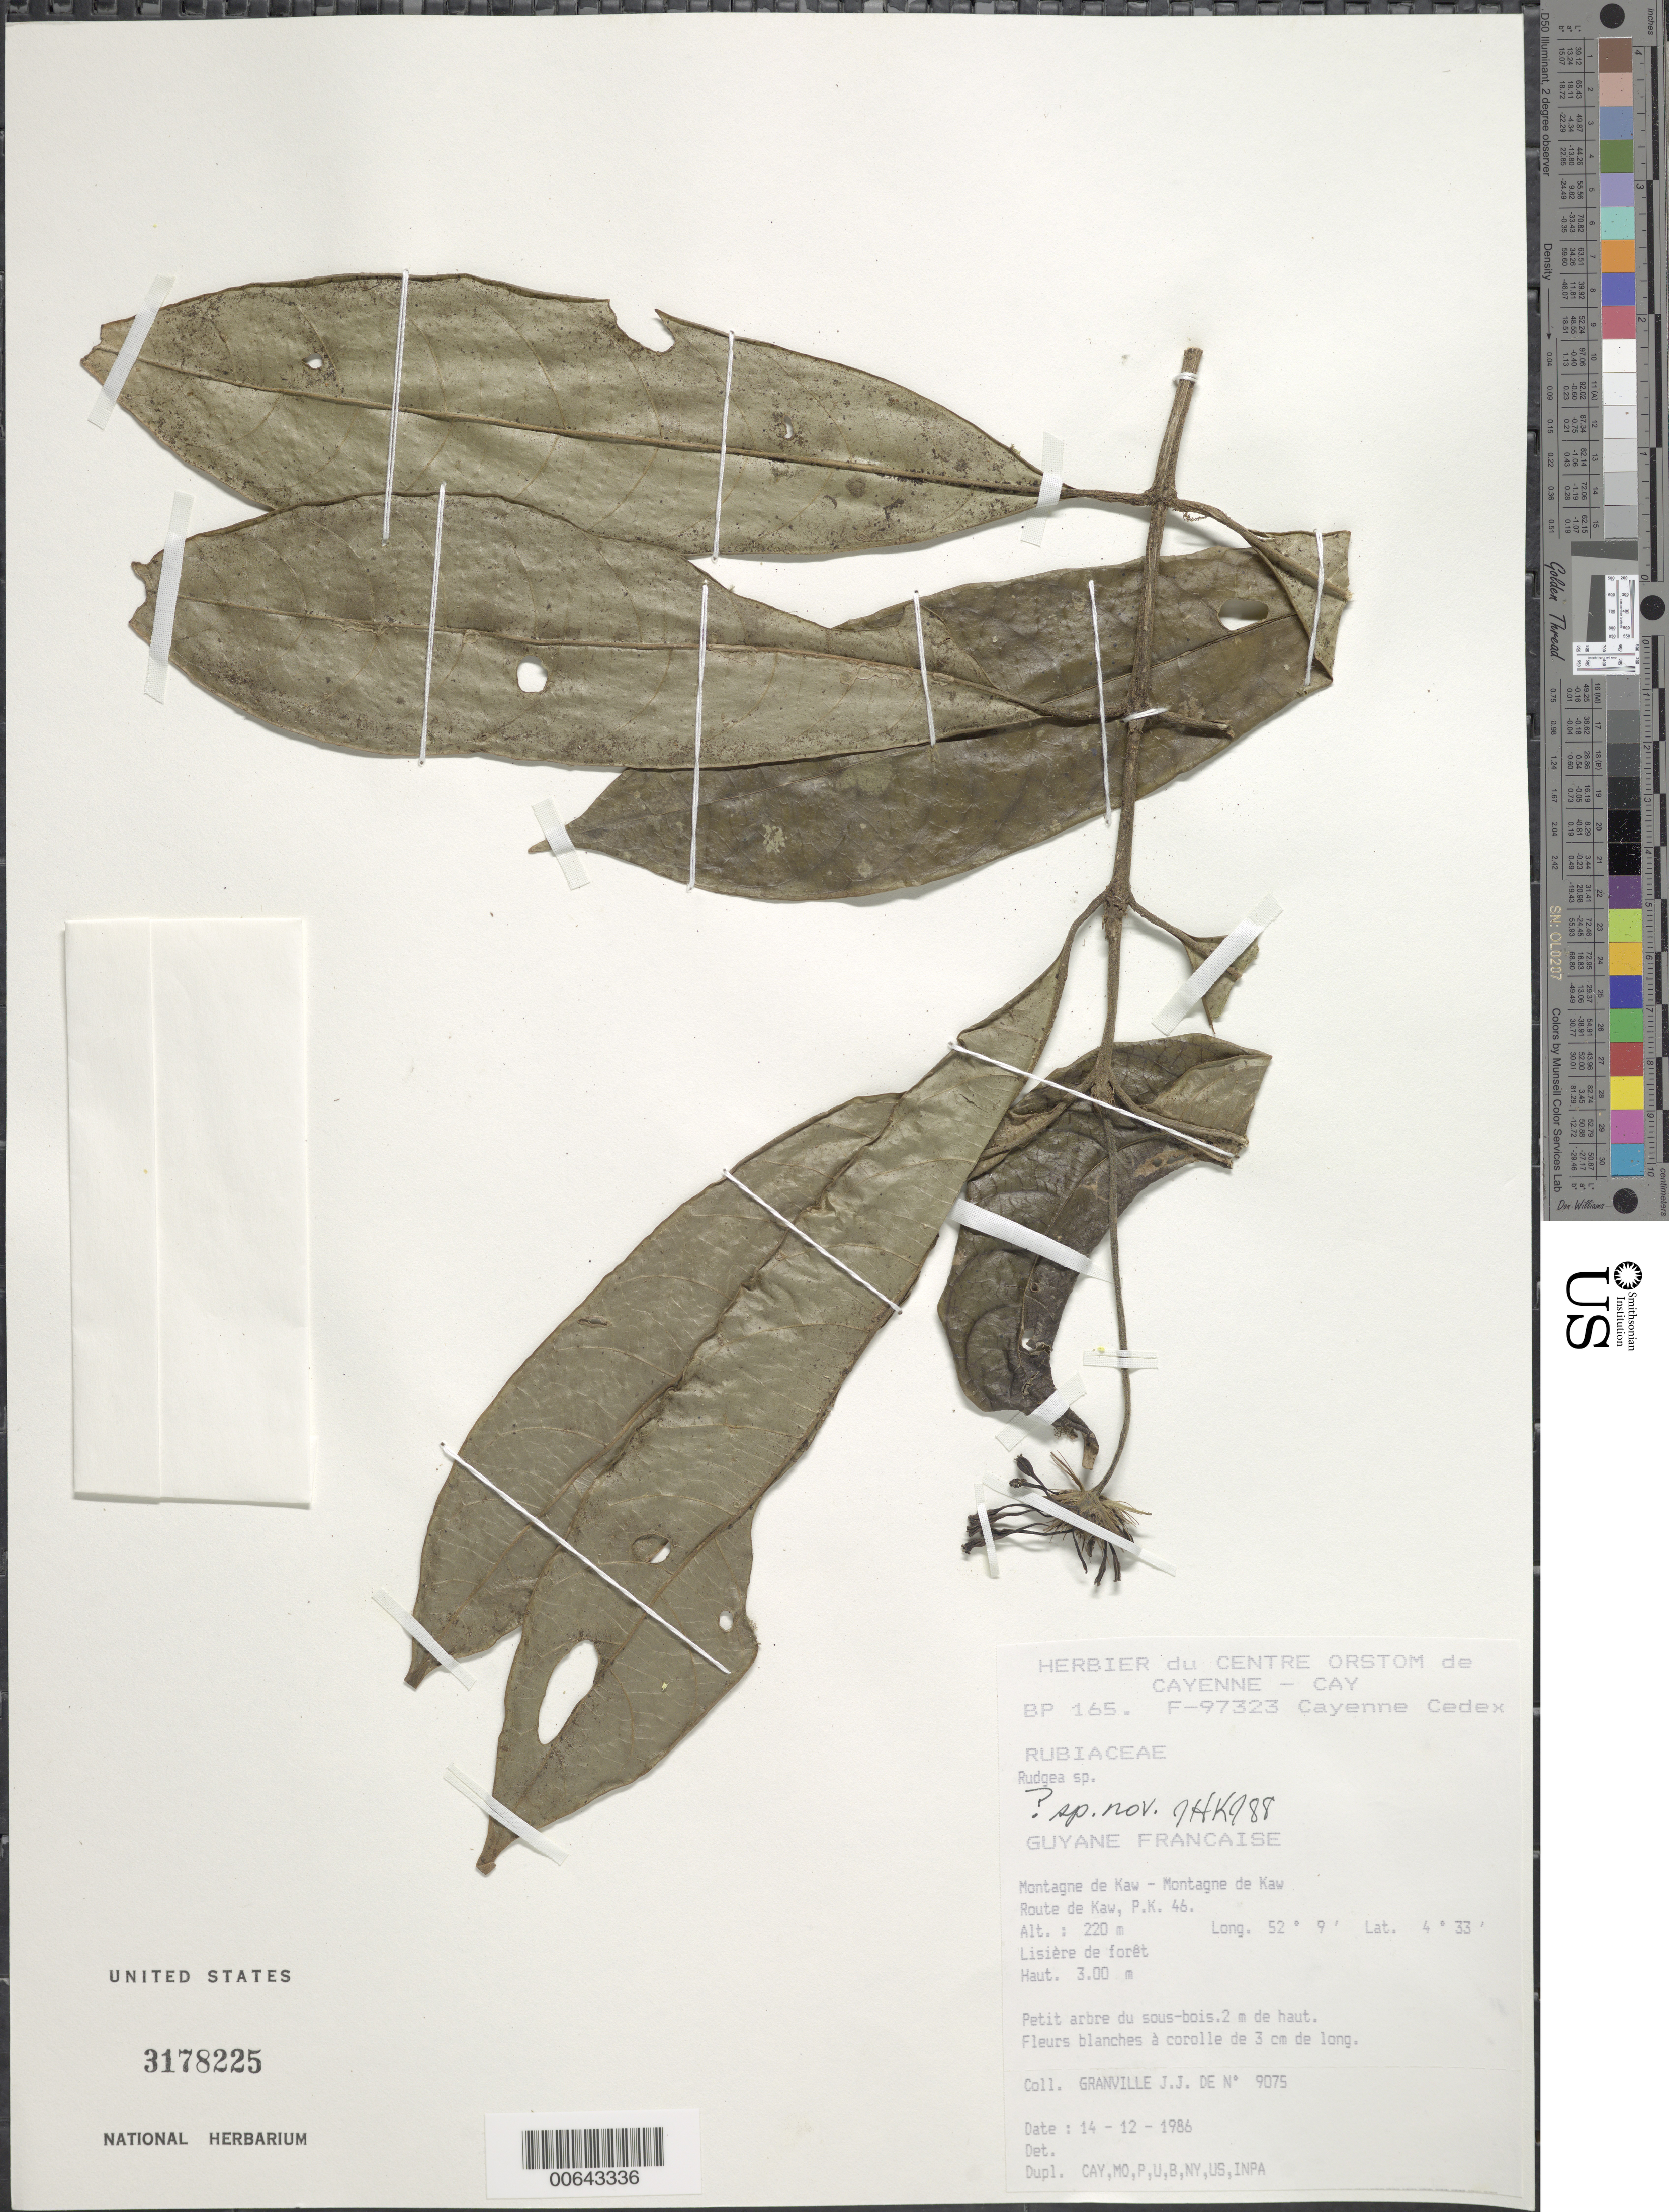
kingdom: Plantae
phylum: Tracheophyta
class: Magnoliopsida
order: Gentianales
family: Rubiaceae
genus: Rudgea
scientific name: Rudgea sp. nov.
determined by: Kirkbride, J. H.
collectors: J.-J. de Granville et al.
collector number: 9075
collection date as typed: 14-Dec-86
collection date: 1986-12-14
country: French Guiana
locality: Crique Solitaire, Montagne de Kaw, route de Kaw, PK 46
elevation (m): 220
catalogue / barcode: US 3178225